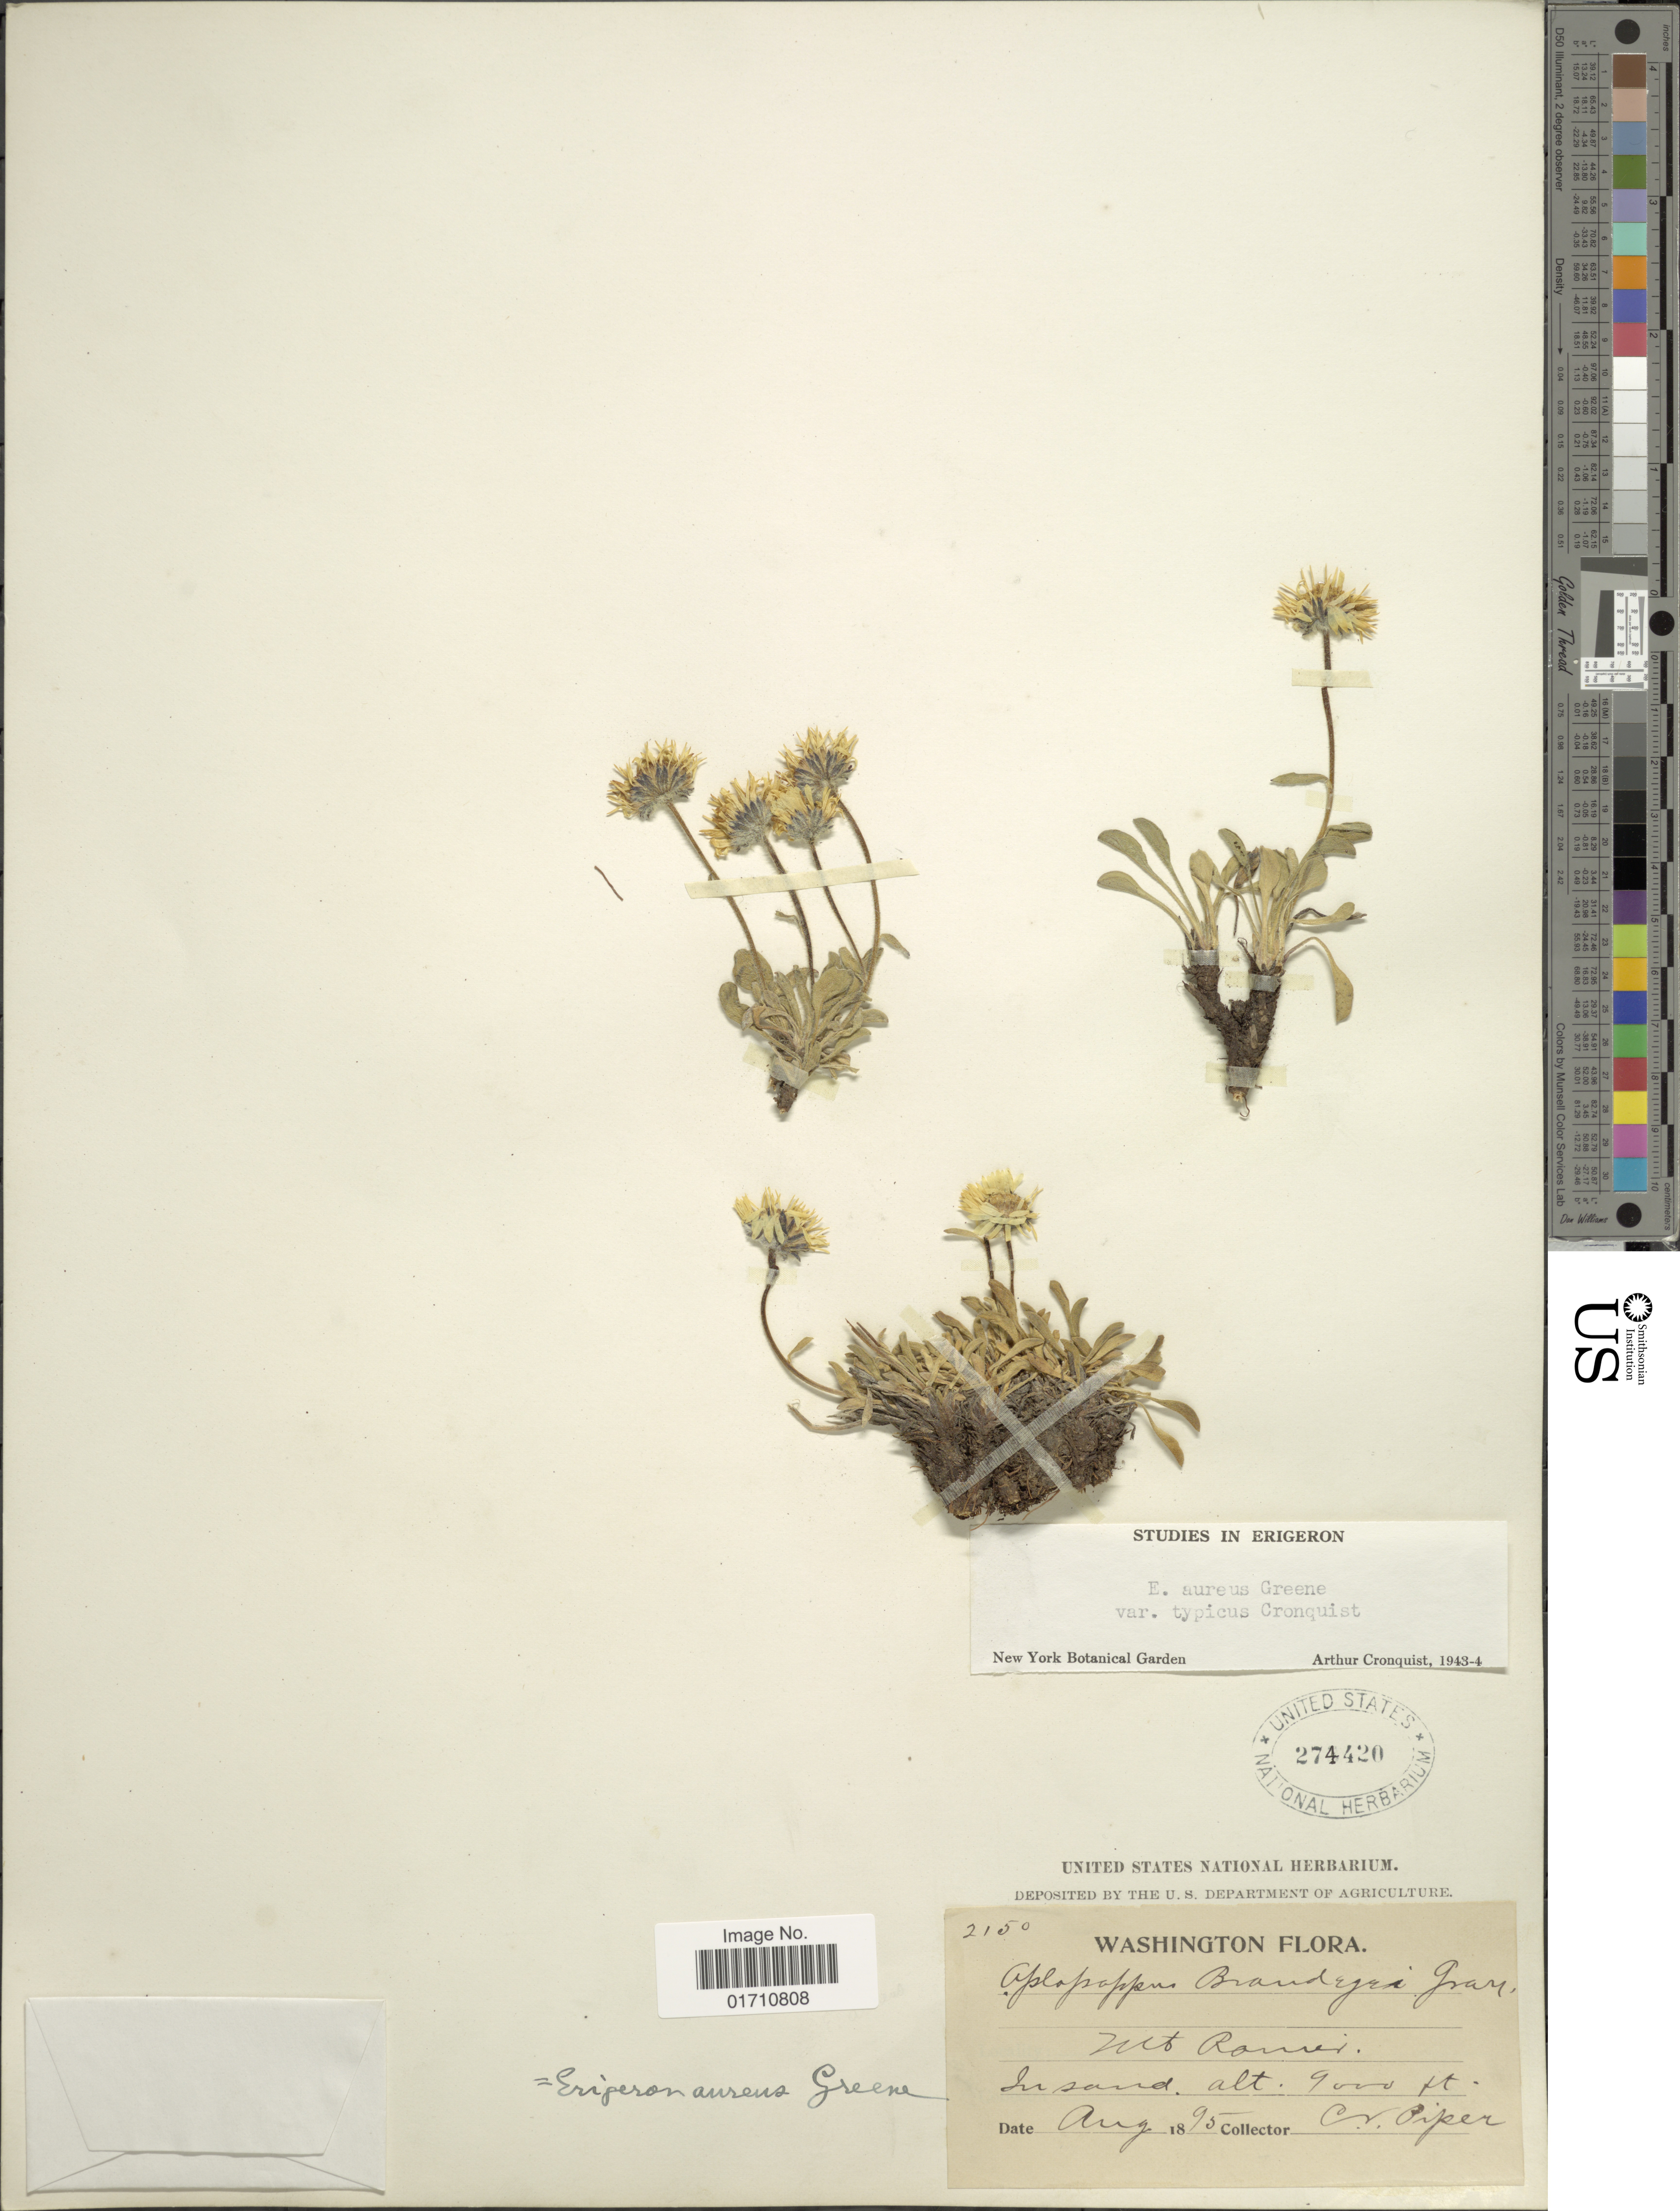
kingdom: Plantae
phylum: Tracheophyta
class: Magnoliopsida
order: Asterales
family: Asteraceae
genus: Erigeron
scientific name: Erigeron aureus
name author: Greene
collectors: C. V. Piper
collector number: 2150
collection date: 1895-08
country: United States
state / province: Washington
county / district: Pierce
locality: Mt Rainier, In sand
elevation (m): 2743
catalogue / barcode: US 274420